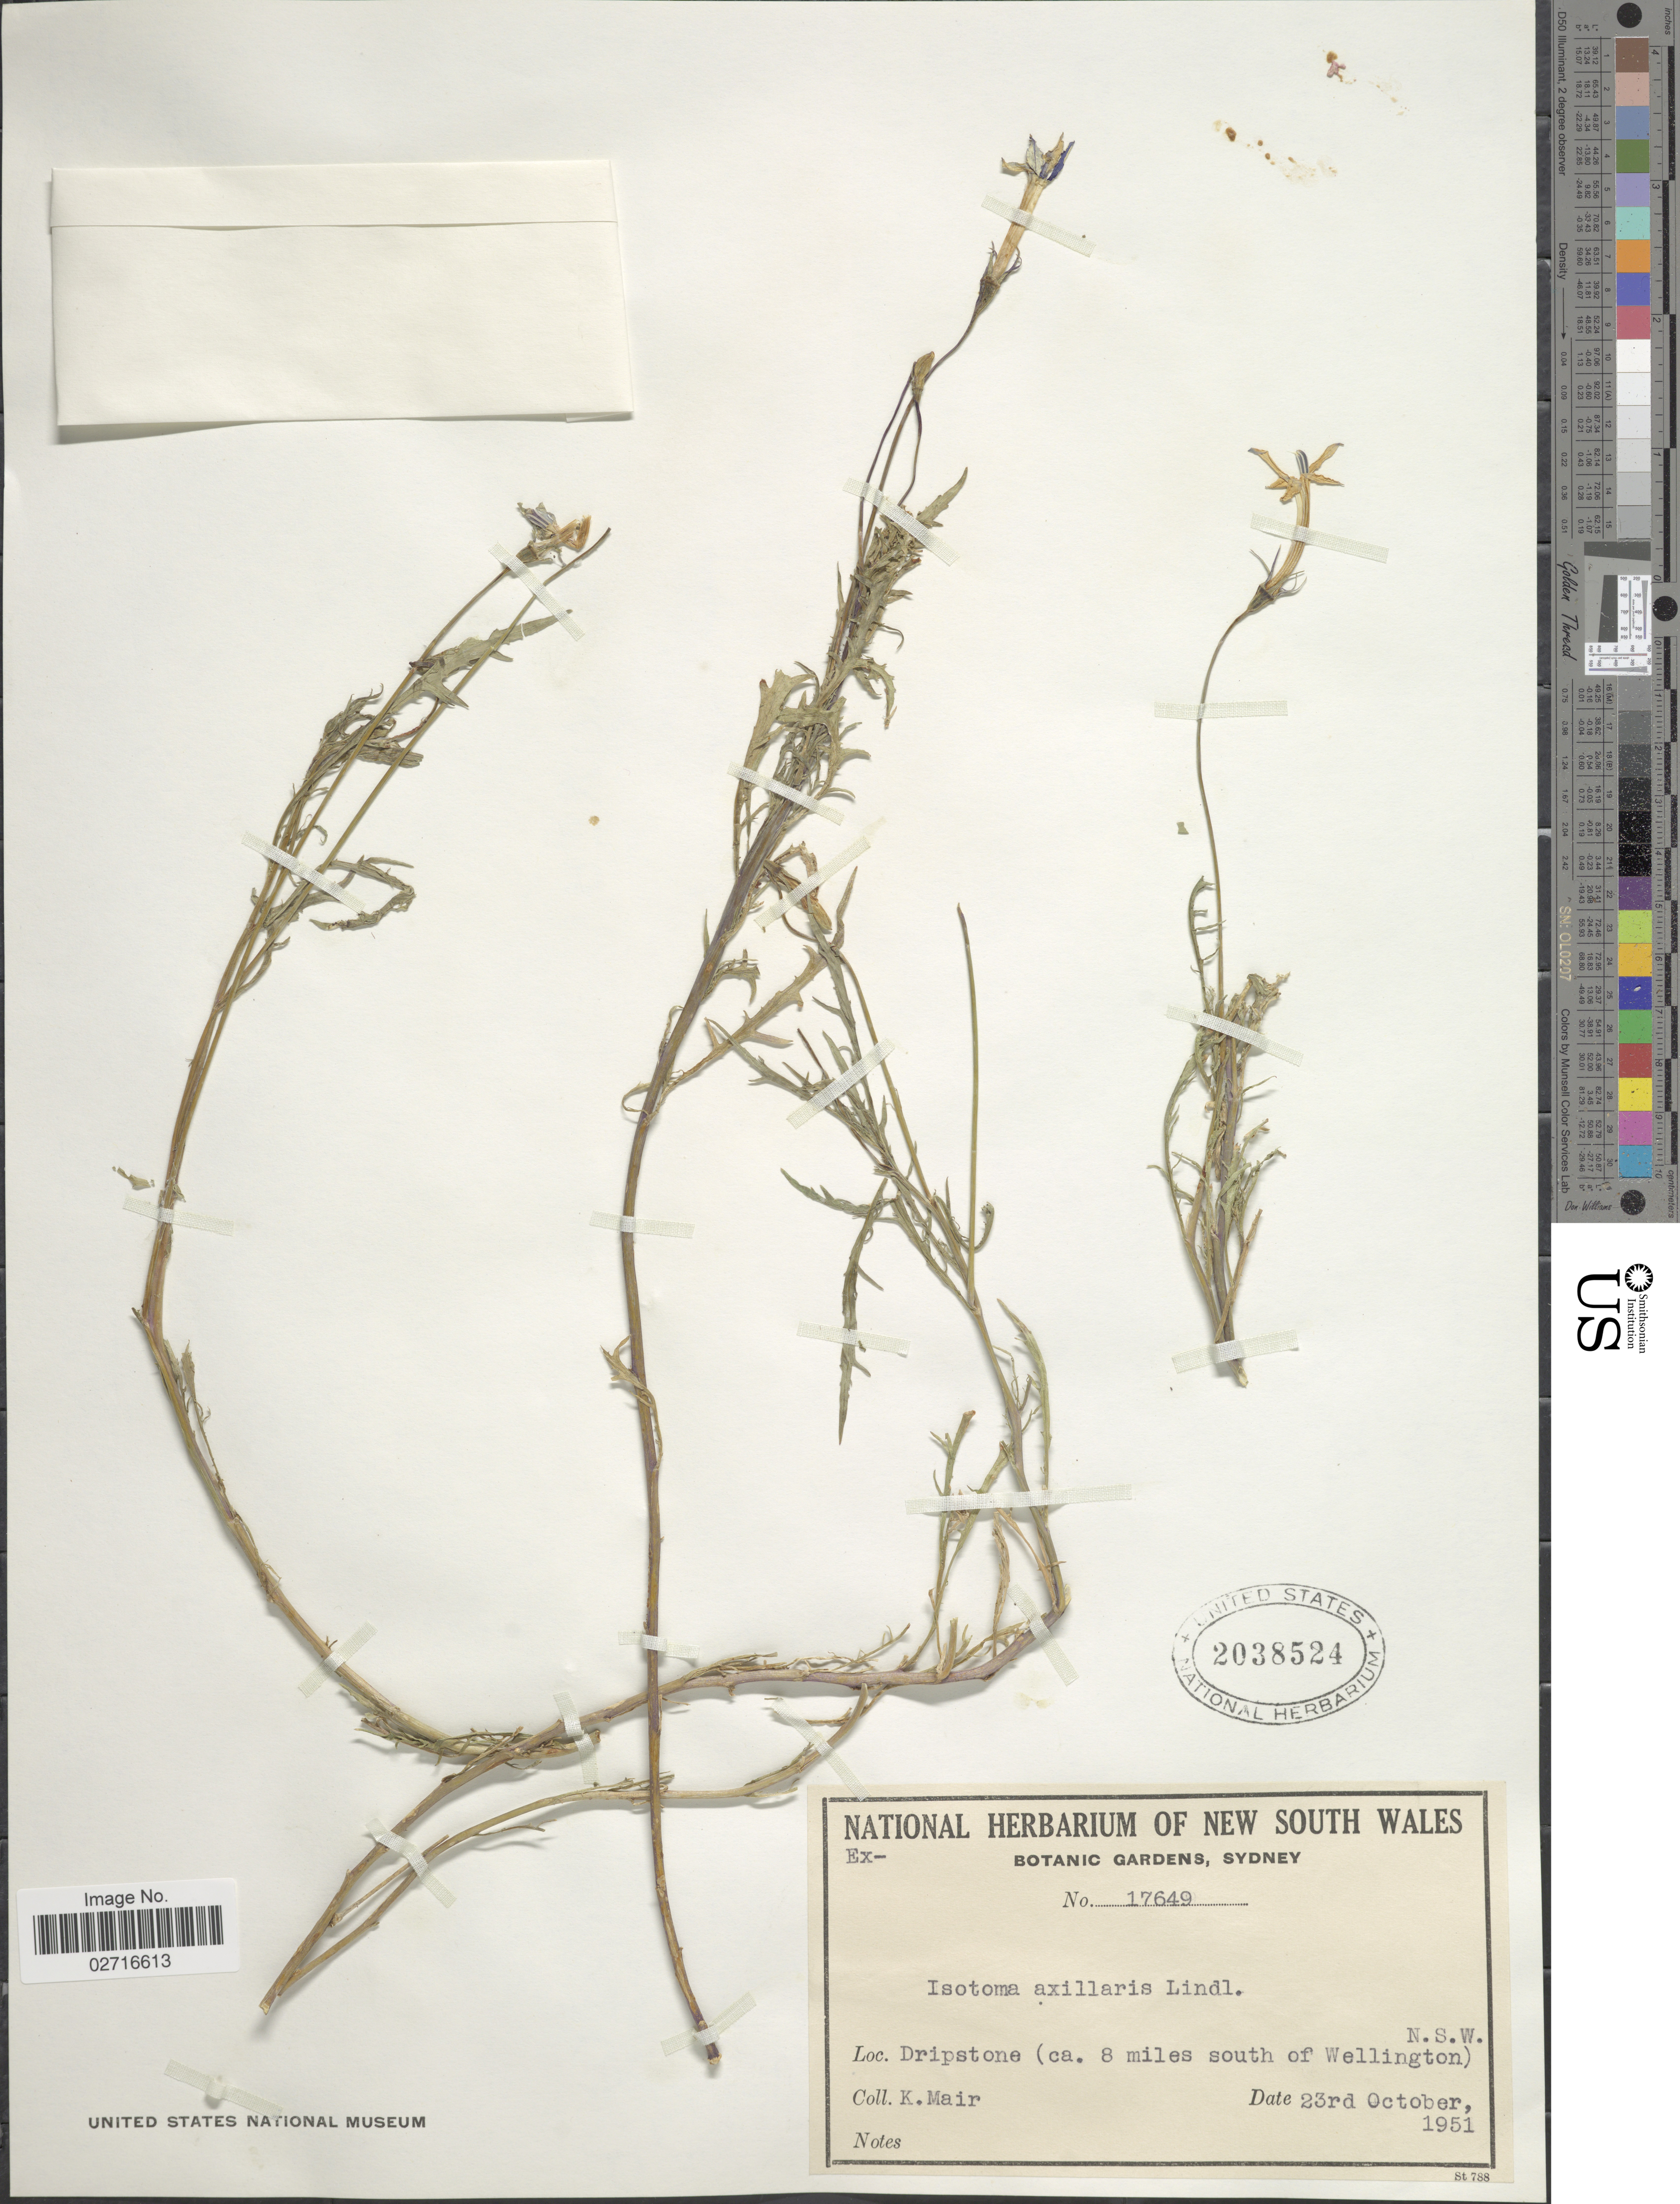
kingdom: Plantae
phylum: Tracheophyta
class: Magnoliopsida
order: Asterales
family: Campanulaceae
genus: Isotoma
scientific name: Isotoma axillaris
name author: Lindl.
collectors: K. Mair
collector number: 17649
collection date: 1951-10-23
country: Australia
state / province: New South Wales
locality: Dripstone (ca. 8 miles south of Wellington).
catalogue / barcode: US 2038524